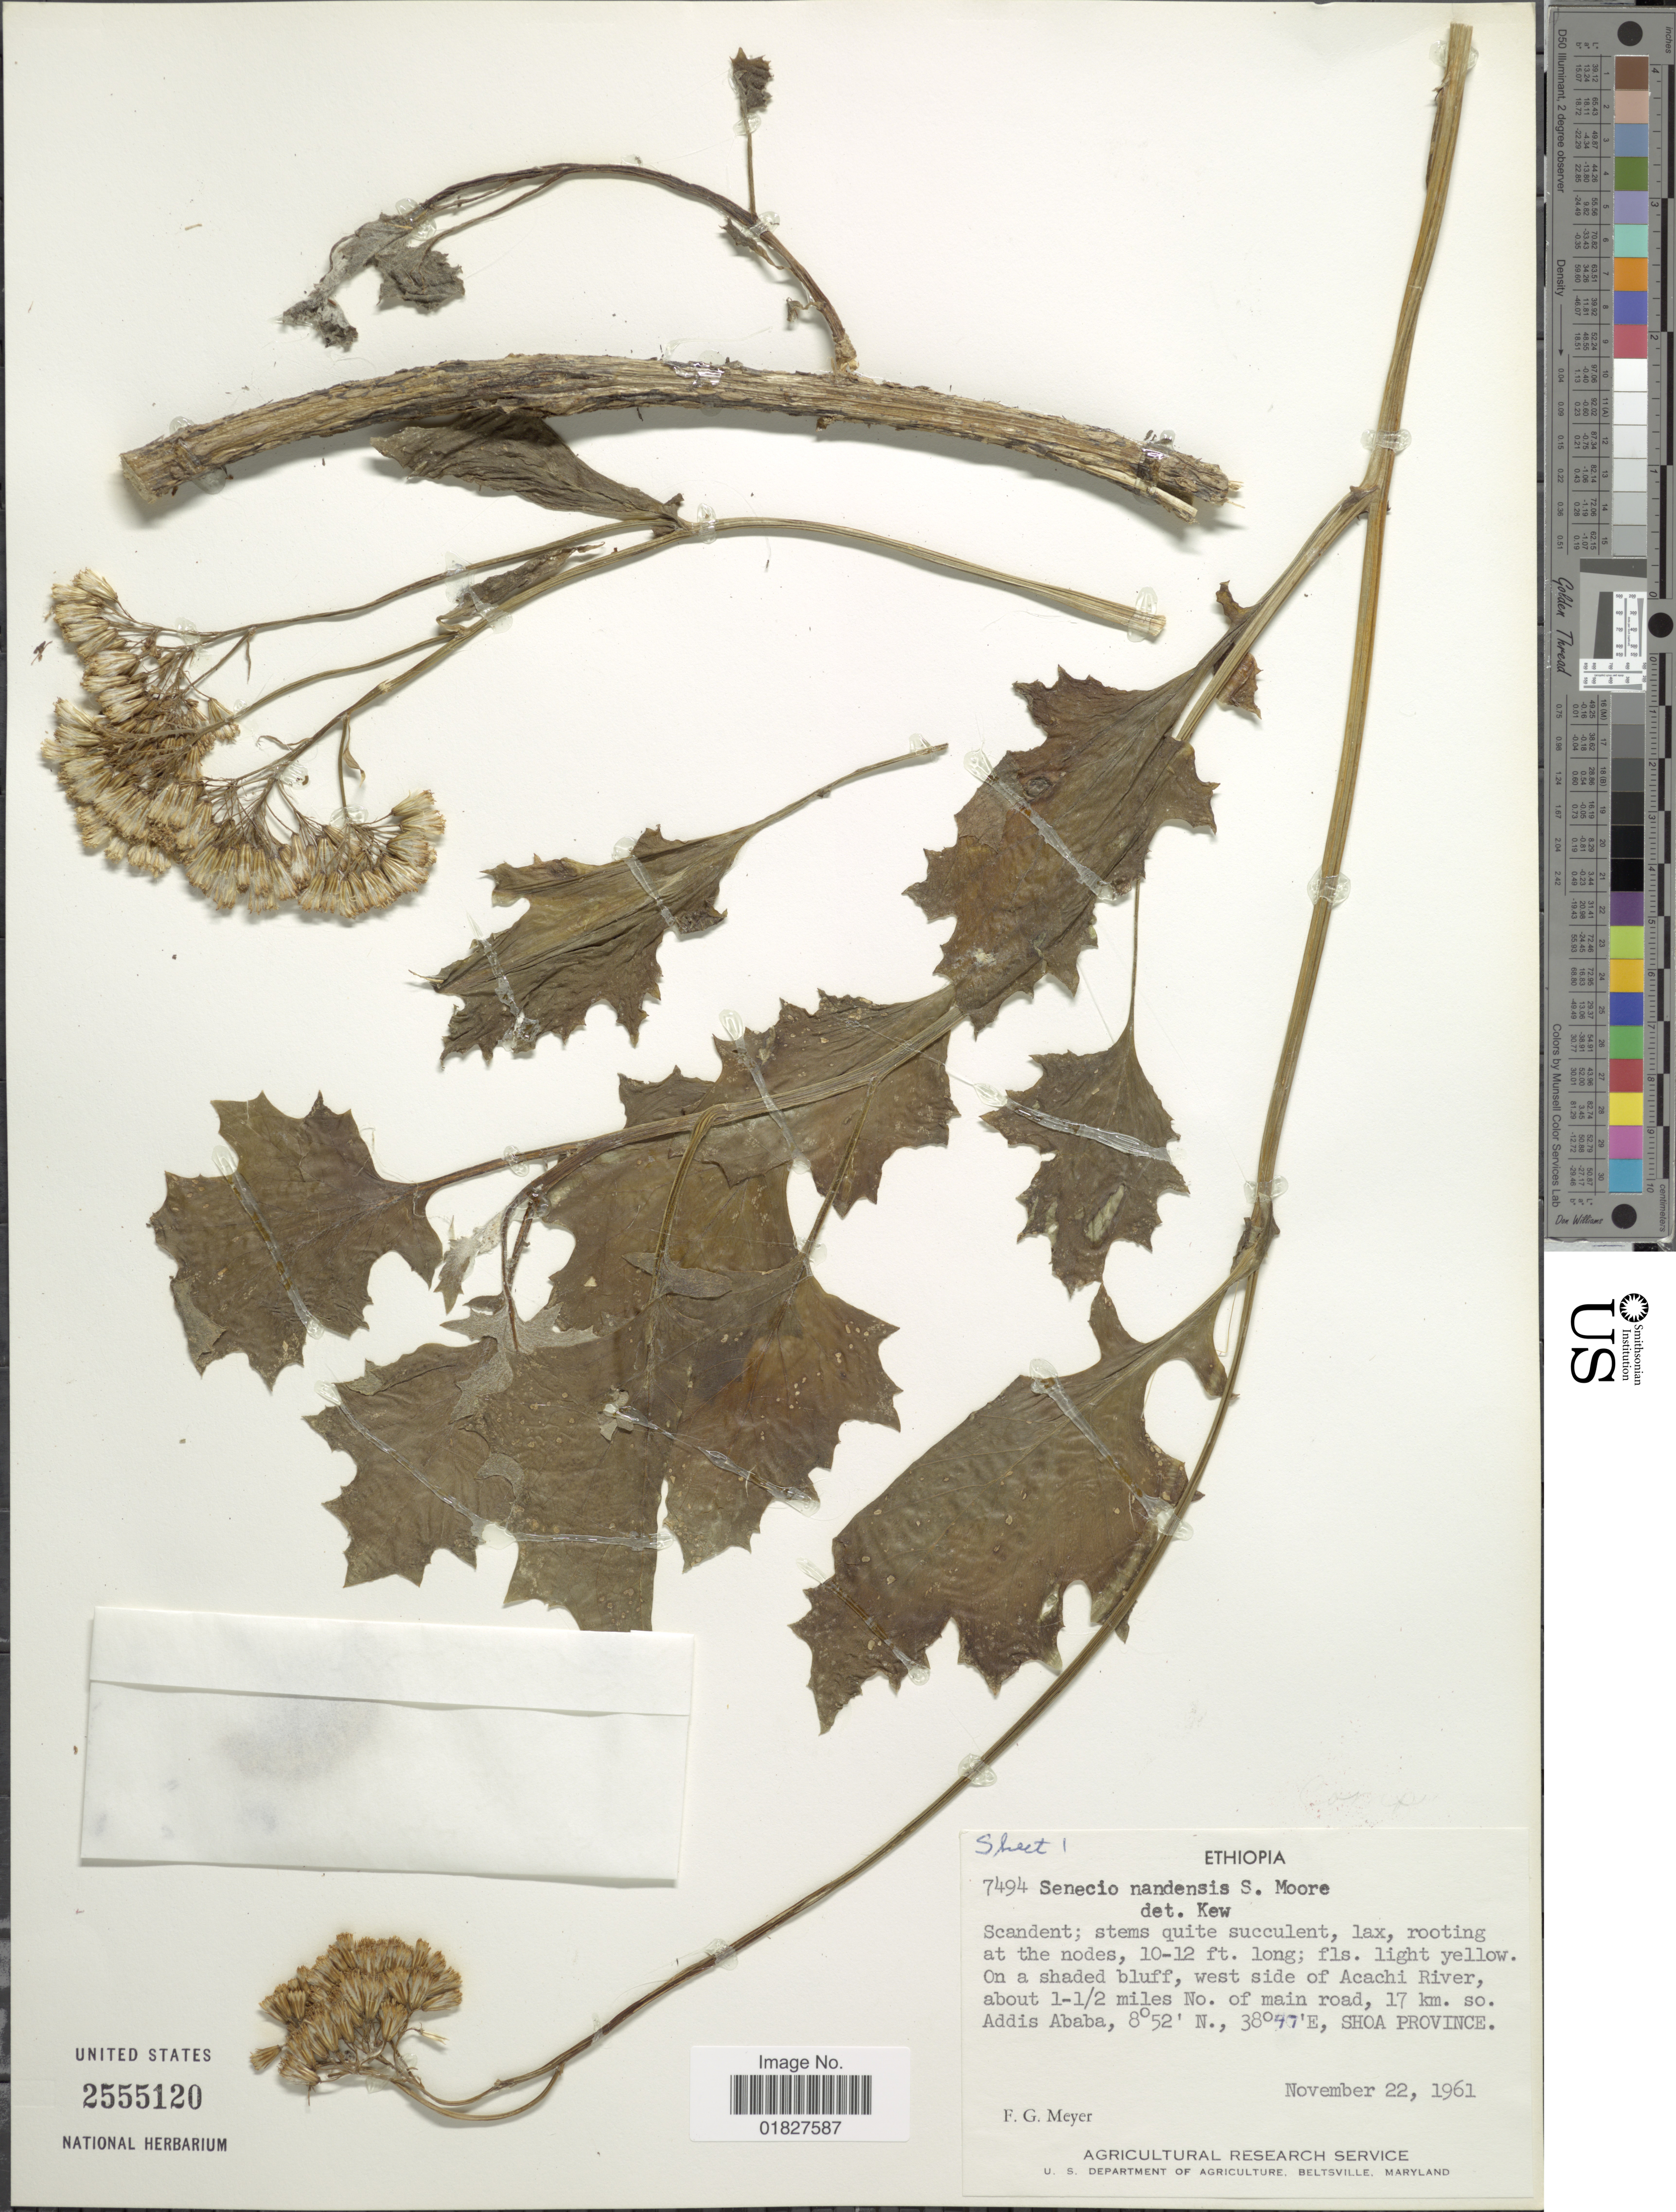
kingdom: Plantae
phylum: Tracheophyta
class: Magnoliopsida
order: Asterales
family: Asteraceae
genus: Solanecio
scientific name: Solanecio nandensis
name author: (S. Moore) C. Jeffrey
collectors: F. G. Meyer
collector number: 7494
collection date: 1961-11-22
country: Ethiopia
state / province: Addis Ababa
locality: West side of Acachi River, about 1-1/2 miles No. of main road, 17 km so. Addis Ababa, Shoa Province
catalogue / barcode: US 2555120